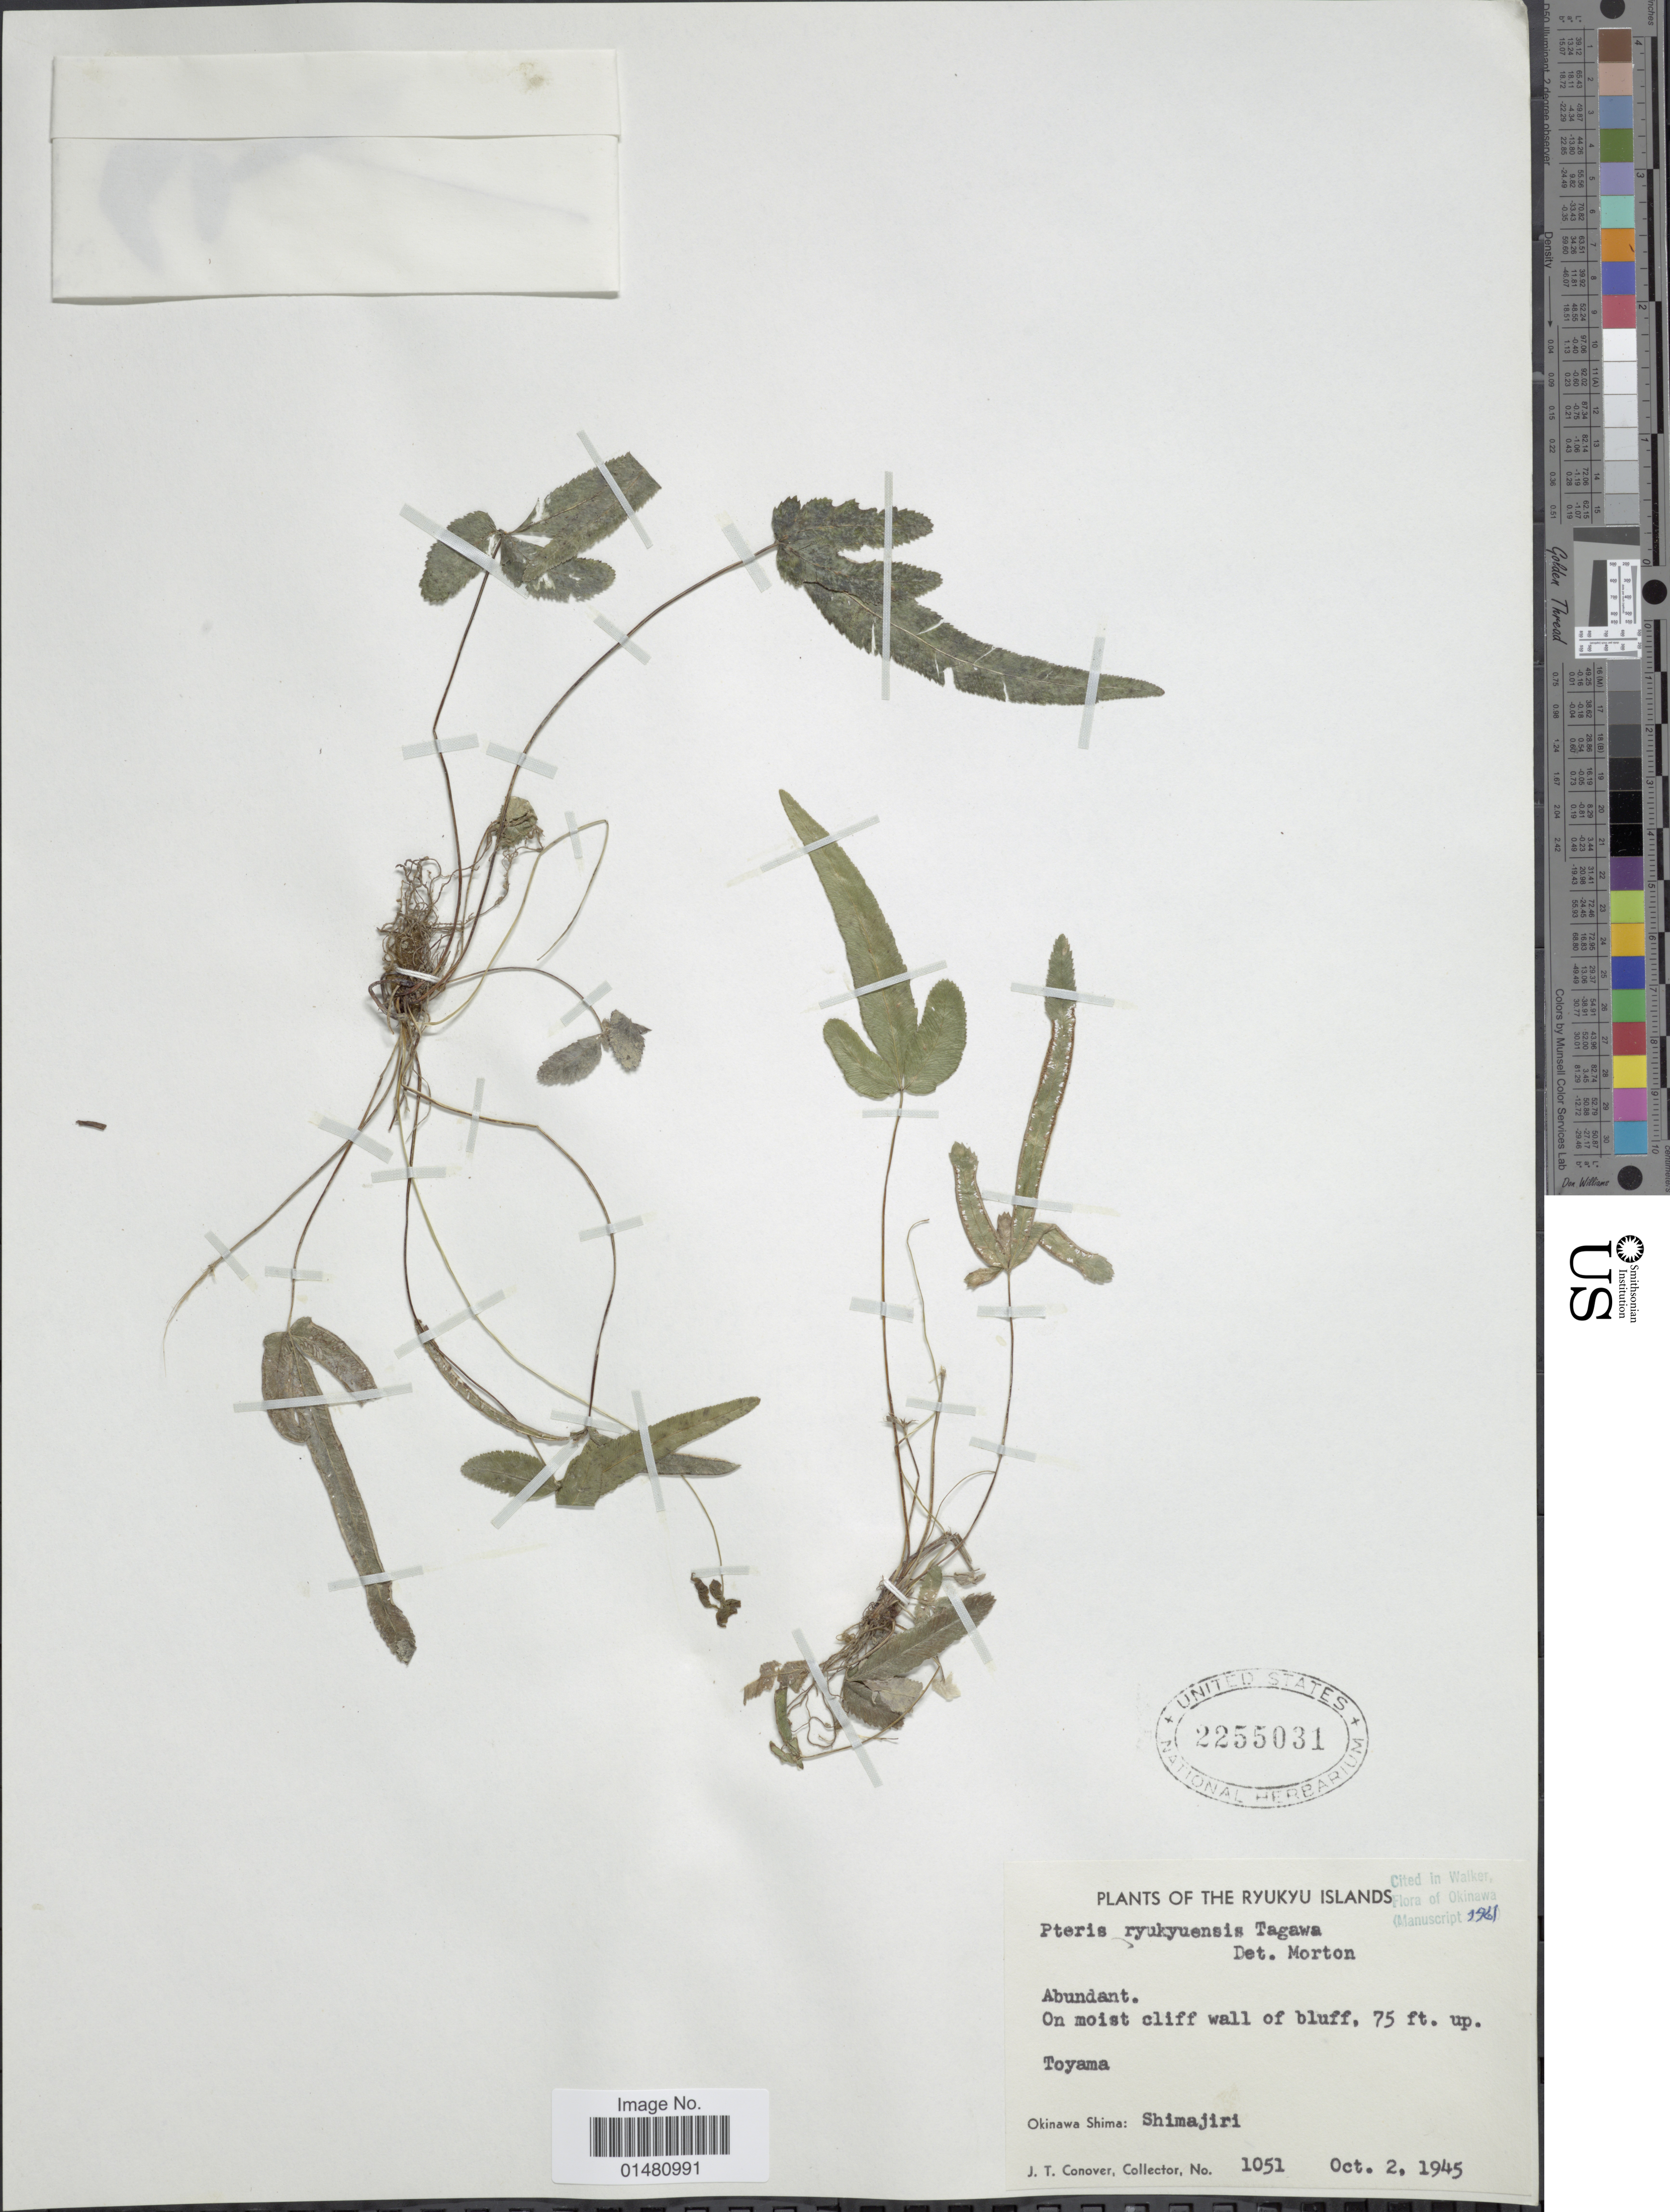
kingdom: Plantae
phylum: Tracheophyta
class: Polypodiopsida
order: Polypodiales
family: Pteridaceae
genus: Pteris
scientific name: Pteris ryukyuensis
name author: Tagawa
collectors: J. T. Conover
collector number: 1051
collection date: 1945-10-02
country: Japan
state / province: Toyama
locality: The Ryukyu Islands, Okinawa Shima: Shimajiri.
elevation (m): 23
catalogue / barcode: US 2255031